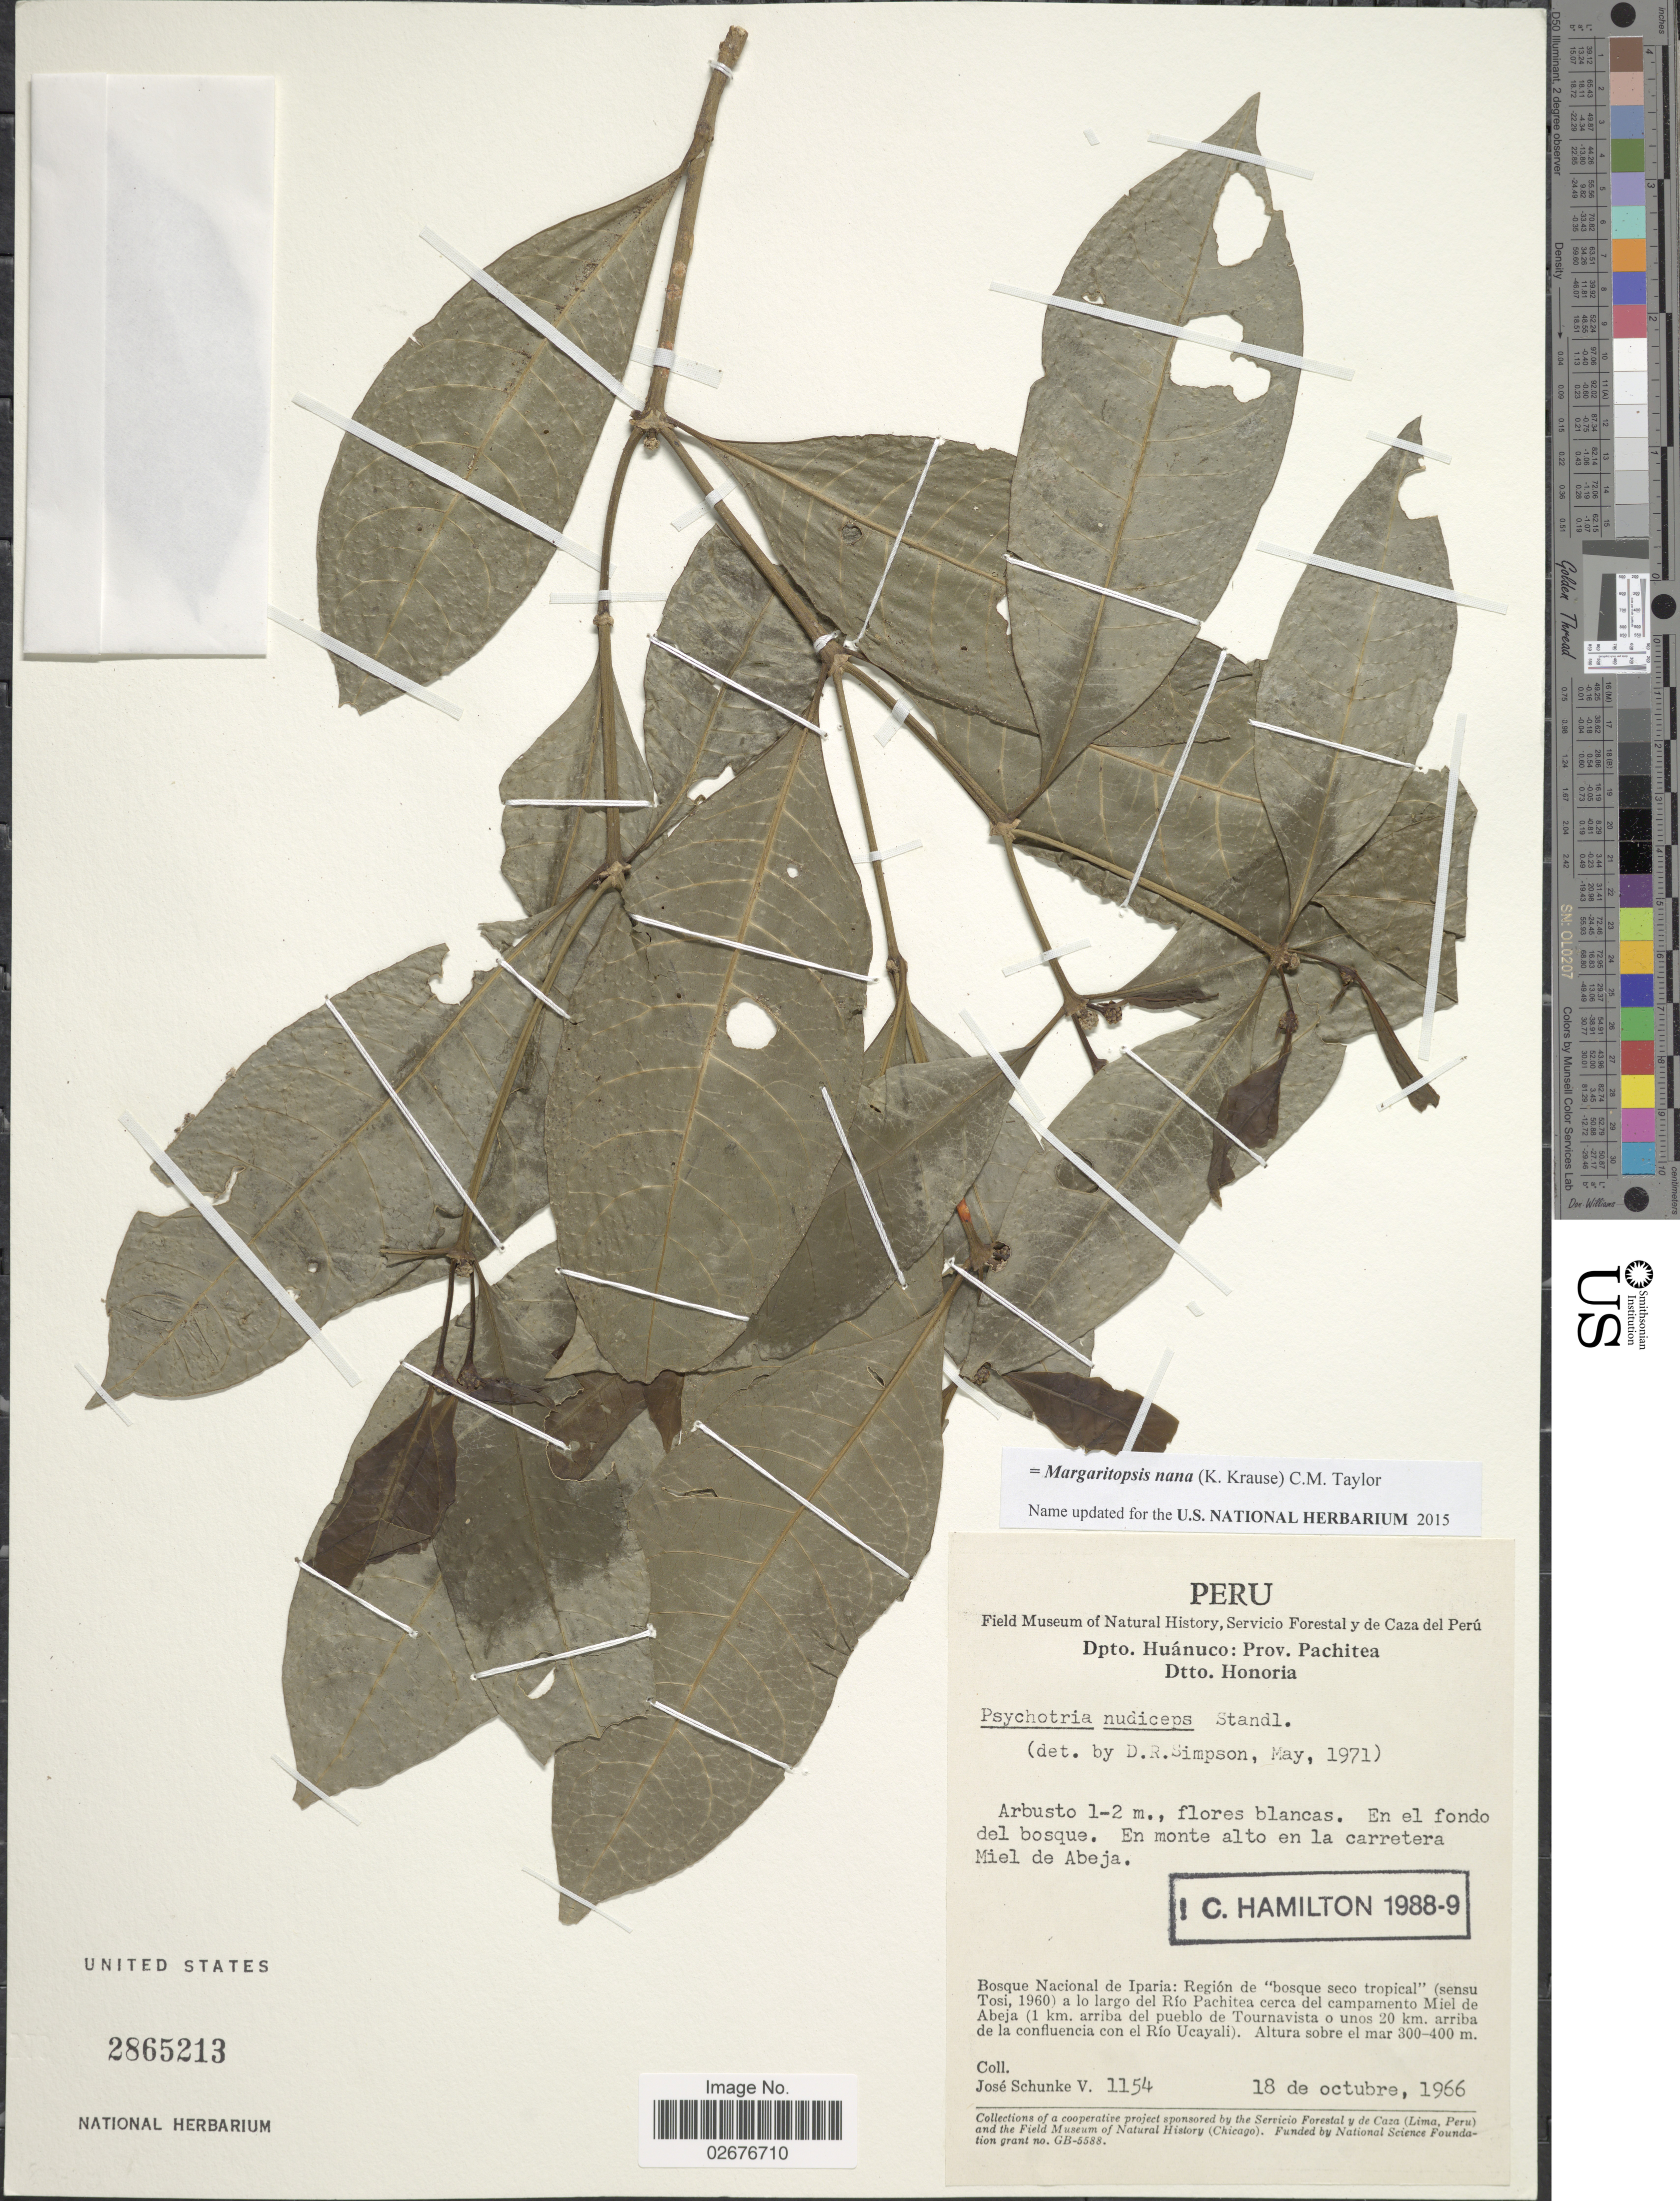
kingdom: Plantae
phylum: Tracheophyta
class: Magnoliopsida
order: Gentianales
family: Rubiaceae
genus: Margaritopsis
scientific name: Margaritopsis nana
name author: (K. Krause) C.M. Taylor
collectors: J. Schunke Vigo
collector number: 1154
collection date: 1966-10-18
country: Peru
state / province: Huánuco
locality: Prov. Pachitea, Dtto. Honoria, en el fondo del bosque, en monte alto en la carretera Miel de Abeja, Bosque Nacional de Iparia: Region de "bosque seco tropical" a lo largo del Rio Pachitea cerca del campamento Miel de Abeja (1 km. arriba del pueblo de Tournavista o unos 20 km. arriba de la confluencia con el Rio Ucayali)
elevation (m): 300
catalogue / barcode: US 2865213